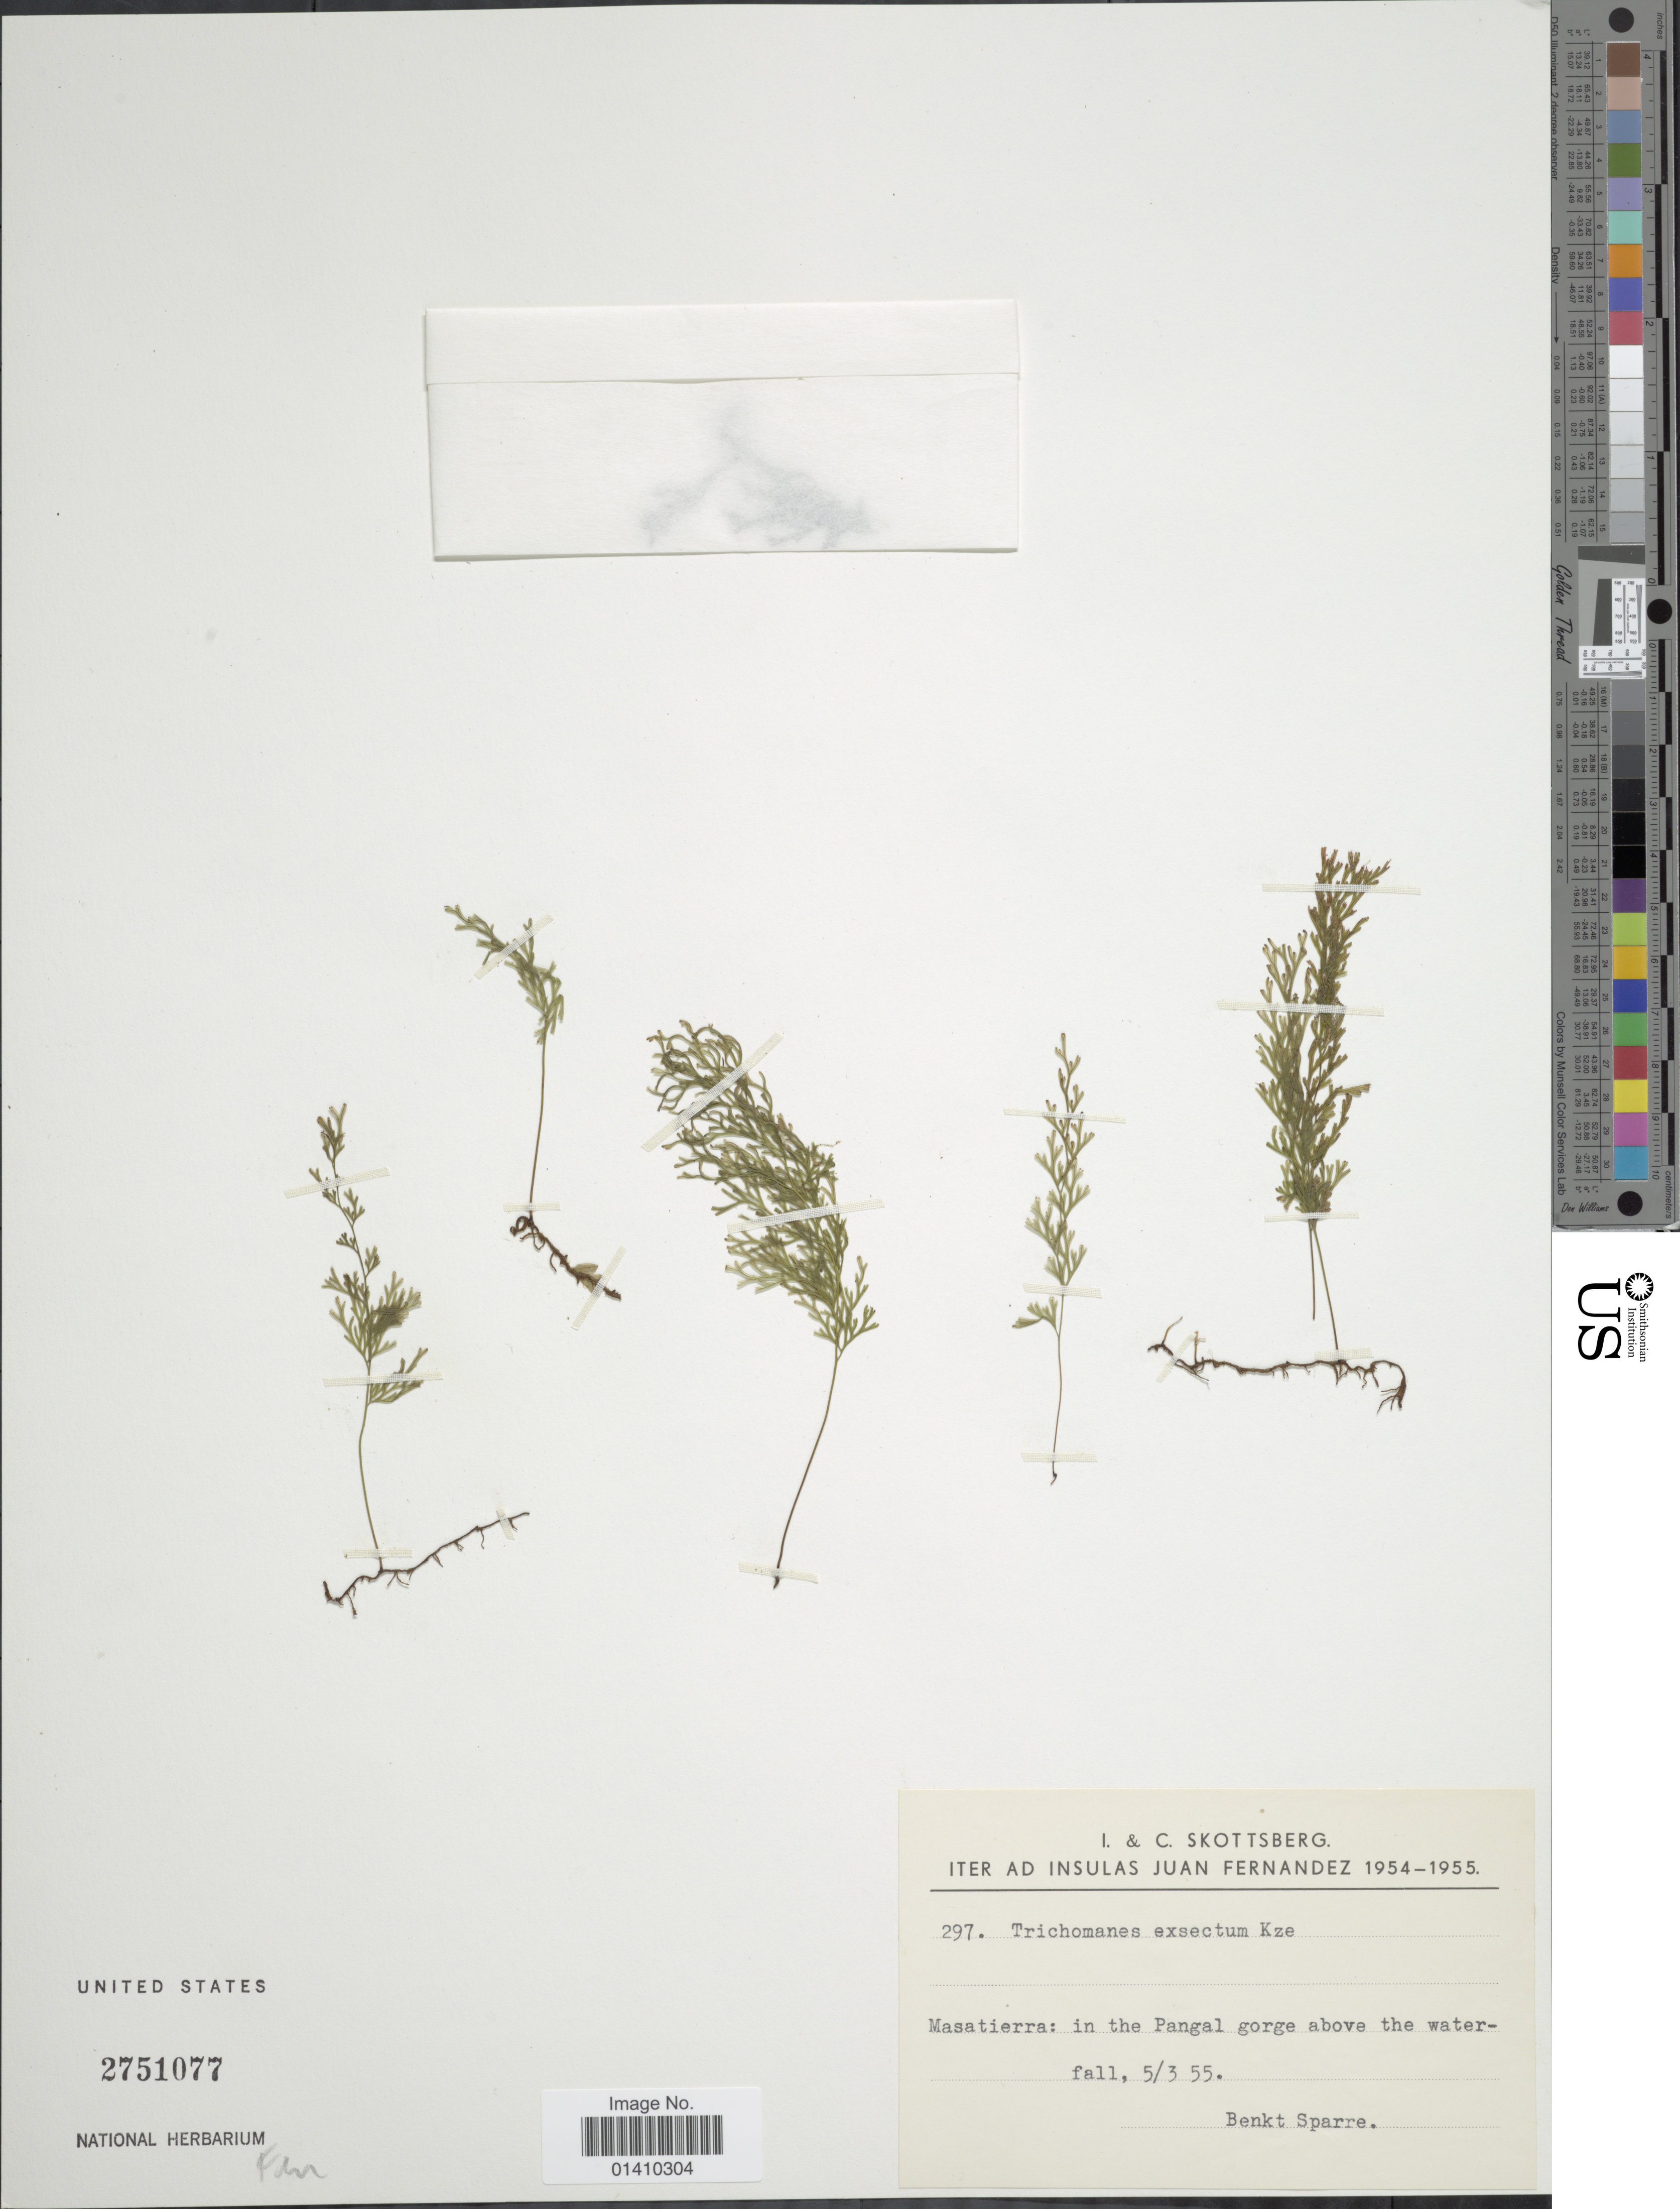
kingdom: Plantae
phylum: Tracheophyta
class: Polypodiopsida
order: Hymenophyllales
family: Hymenophyllaceae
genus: Polyphlebium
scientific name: Polyphlebium exsectum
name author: (Kunze) Ebihara & Dubuisson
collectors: B. Sparre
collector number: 297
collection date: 1955-03-05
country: Chile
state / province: Valparaíso (V)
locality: Juan Fernandez Islands, Masatierra: in the Pangal gorge above the waterfall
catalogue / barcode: US 2751077